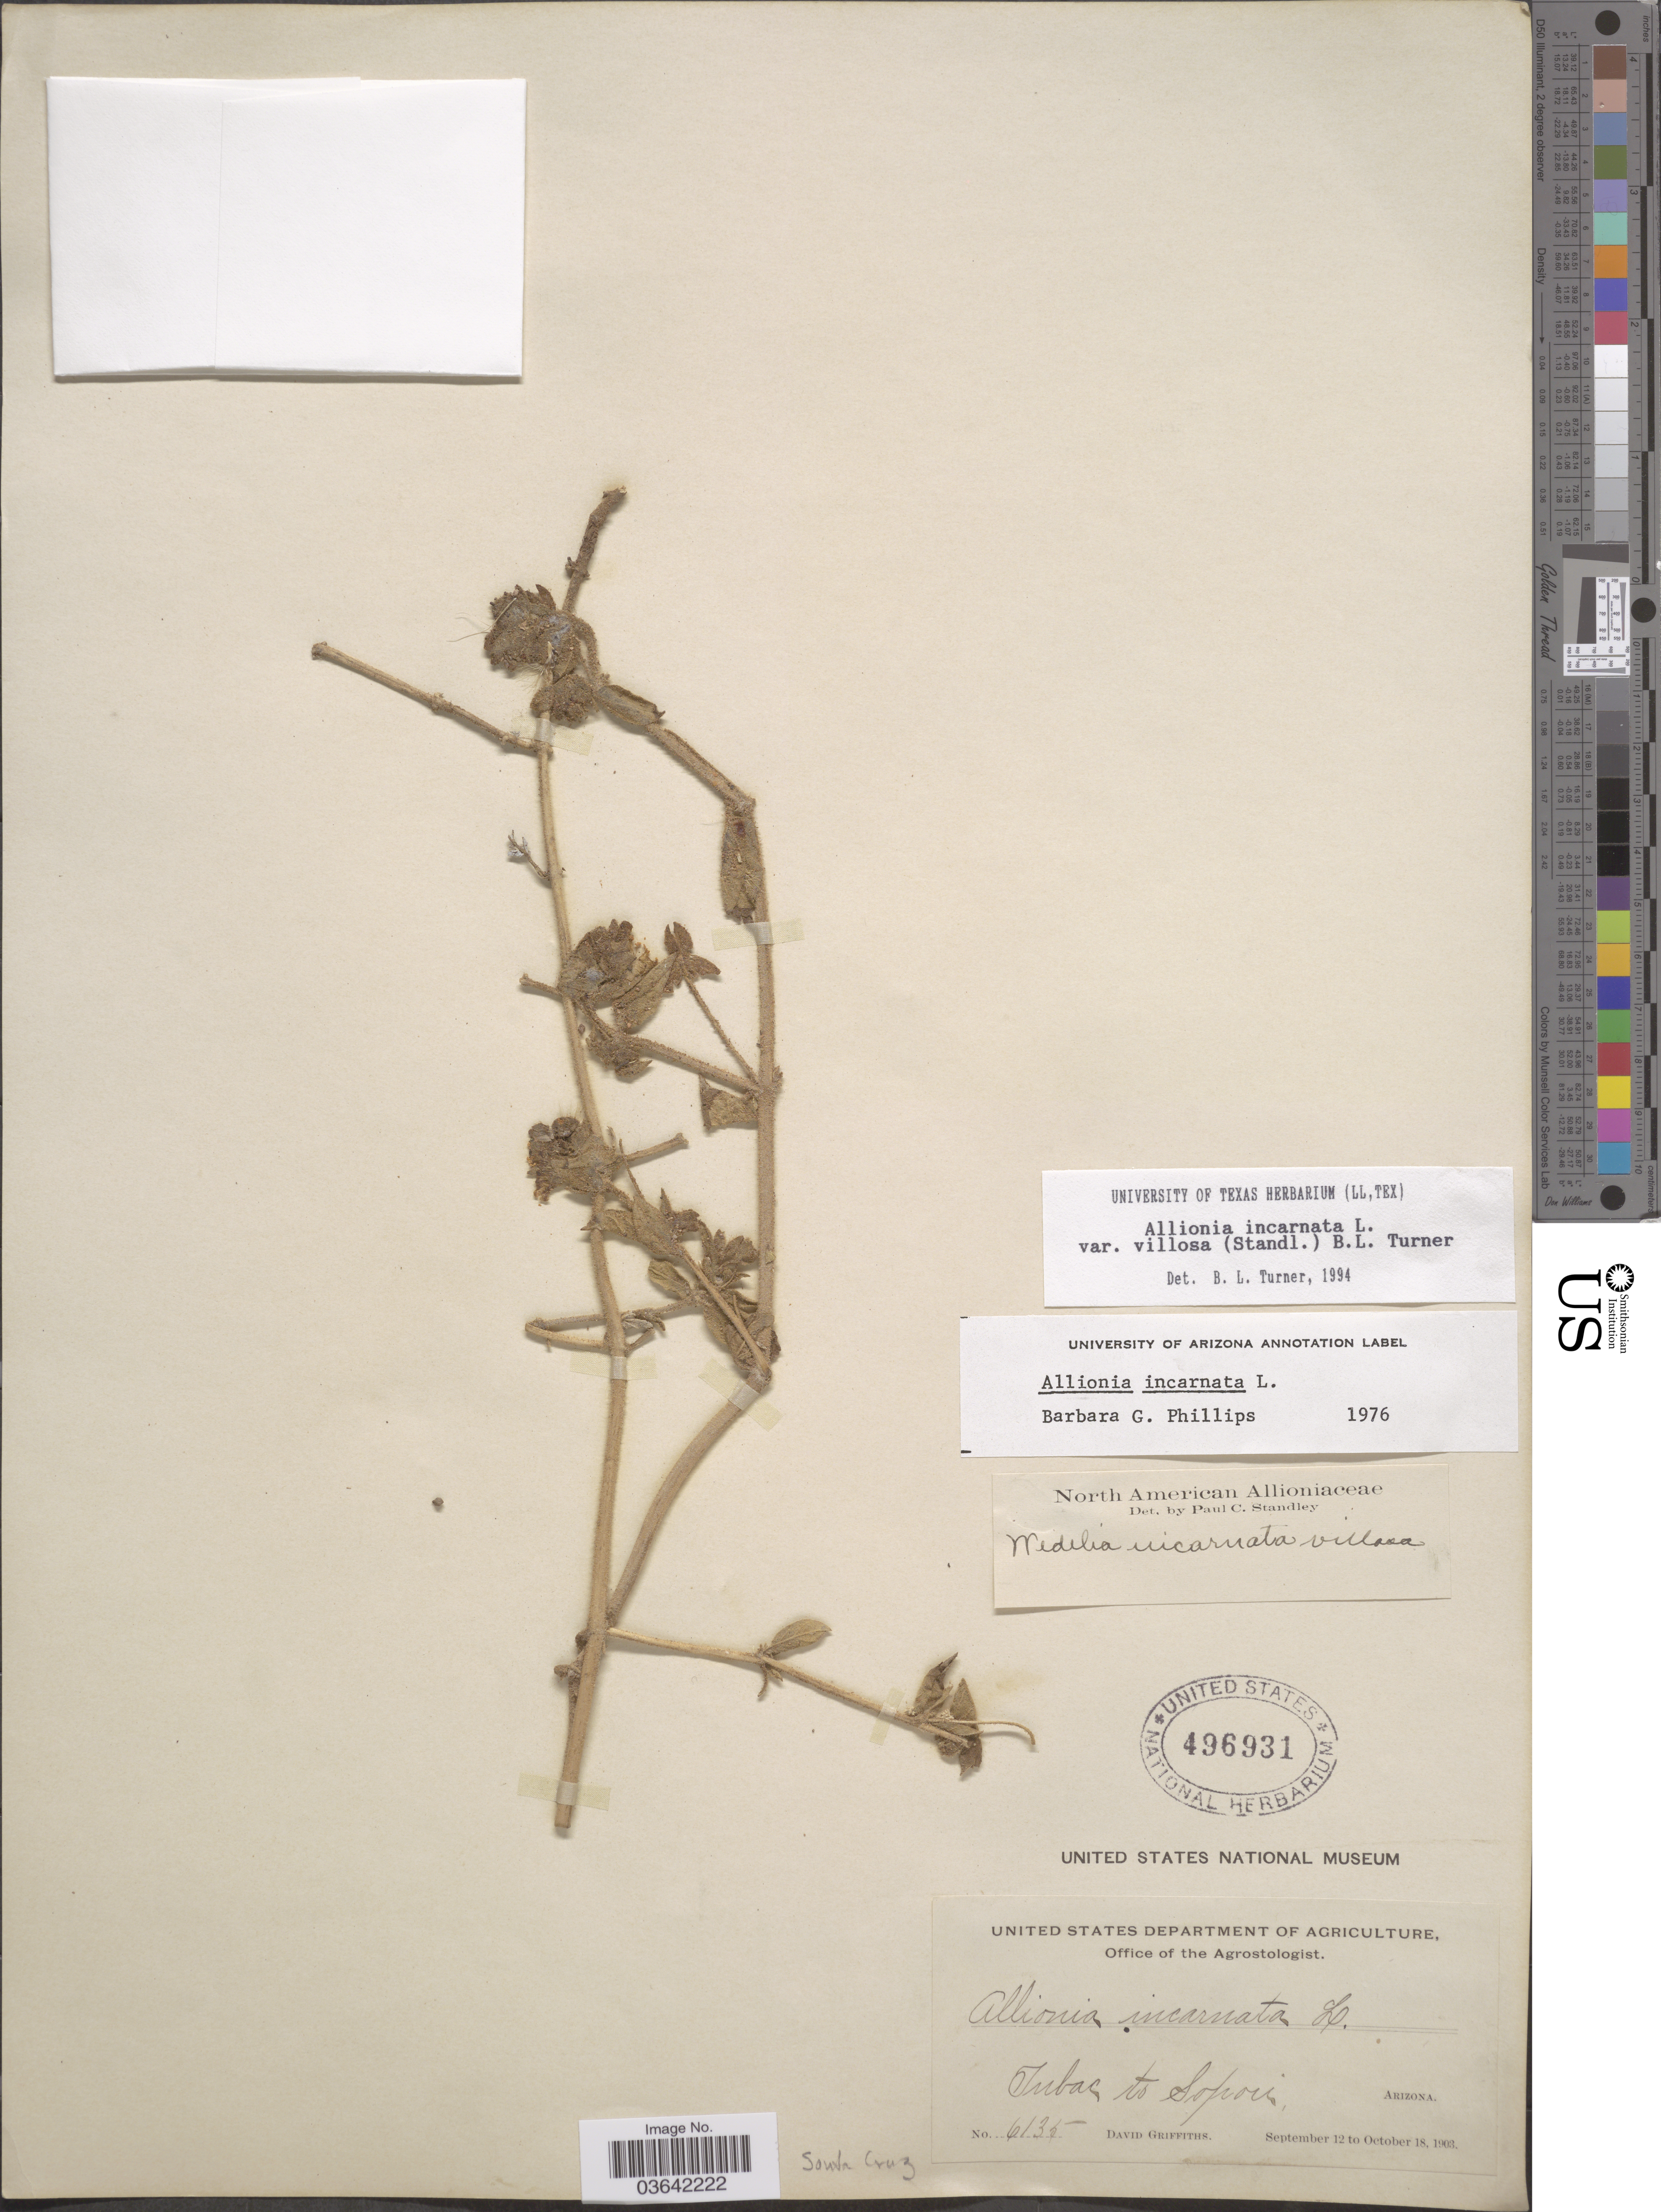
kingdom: Plantae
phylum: Tracheophyta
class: Magnoliopsida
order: Caryophyllales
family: Nyctaginaceae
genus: Allionia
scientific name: Allionia incarnata var. villosa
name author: (Standl.) B.L. Turner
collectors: D. Griffiths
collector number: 6135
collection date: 1903-09-12/1903-10-18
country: United States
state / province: Arizona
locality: Tubac to Sopori. Santa Cruz [unsure placement].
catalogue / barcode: US 496931